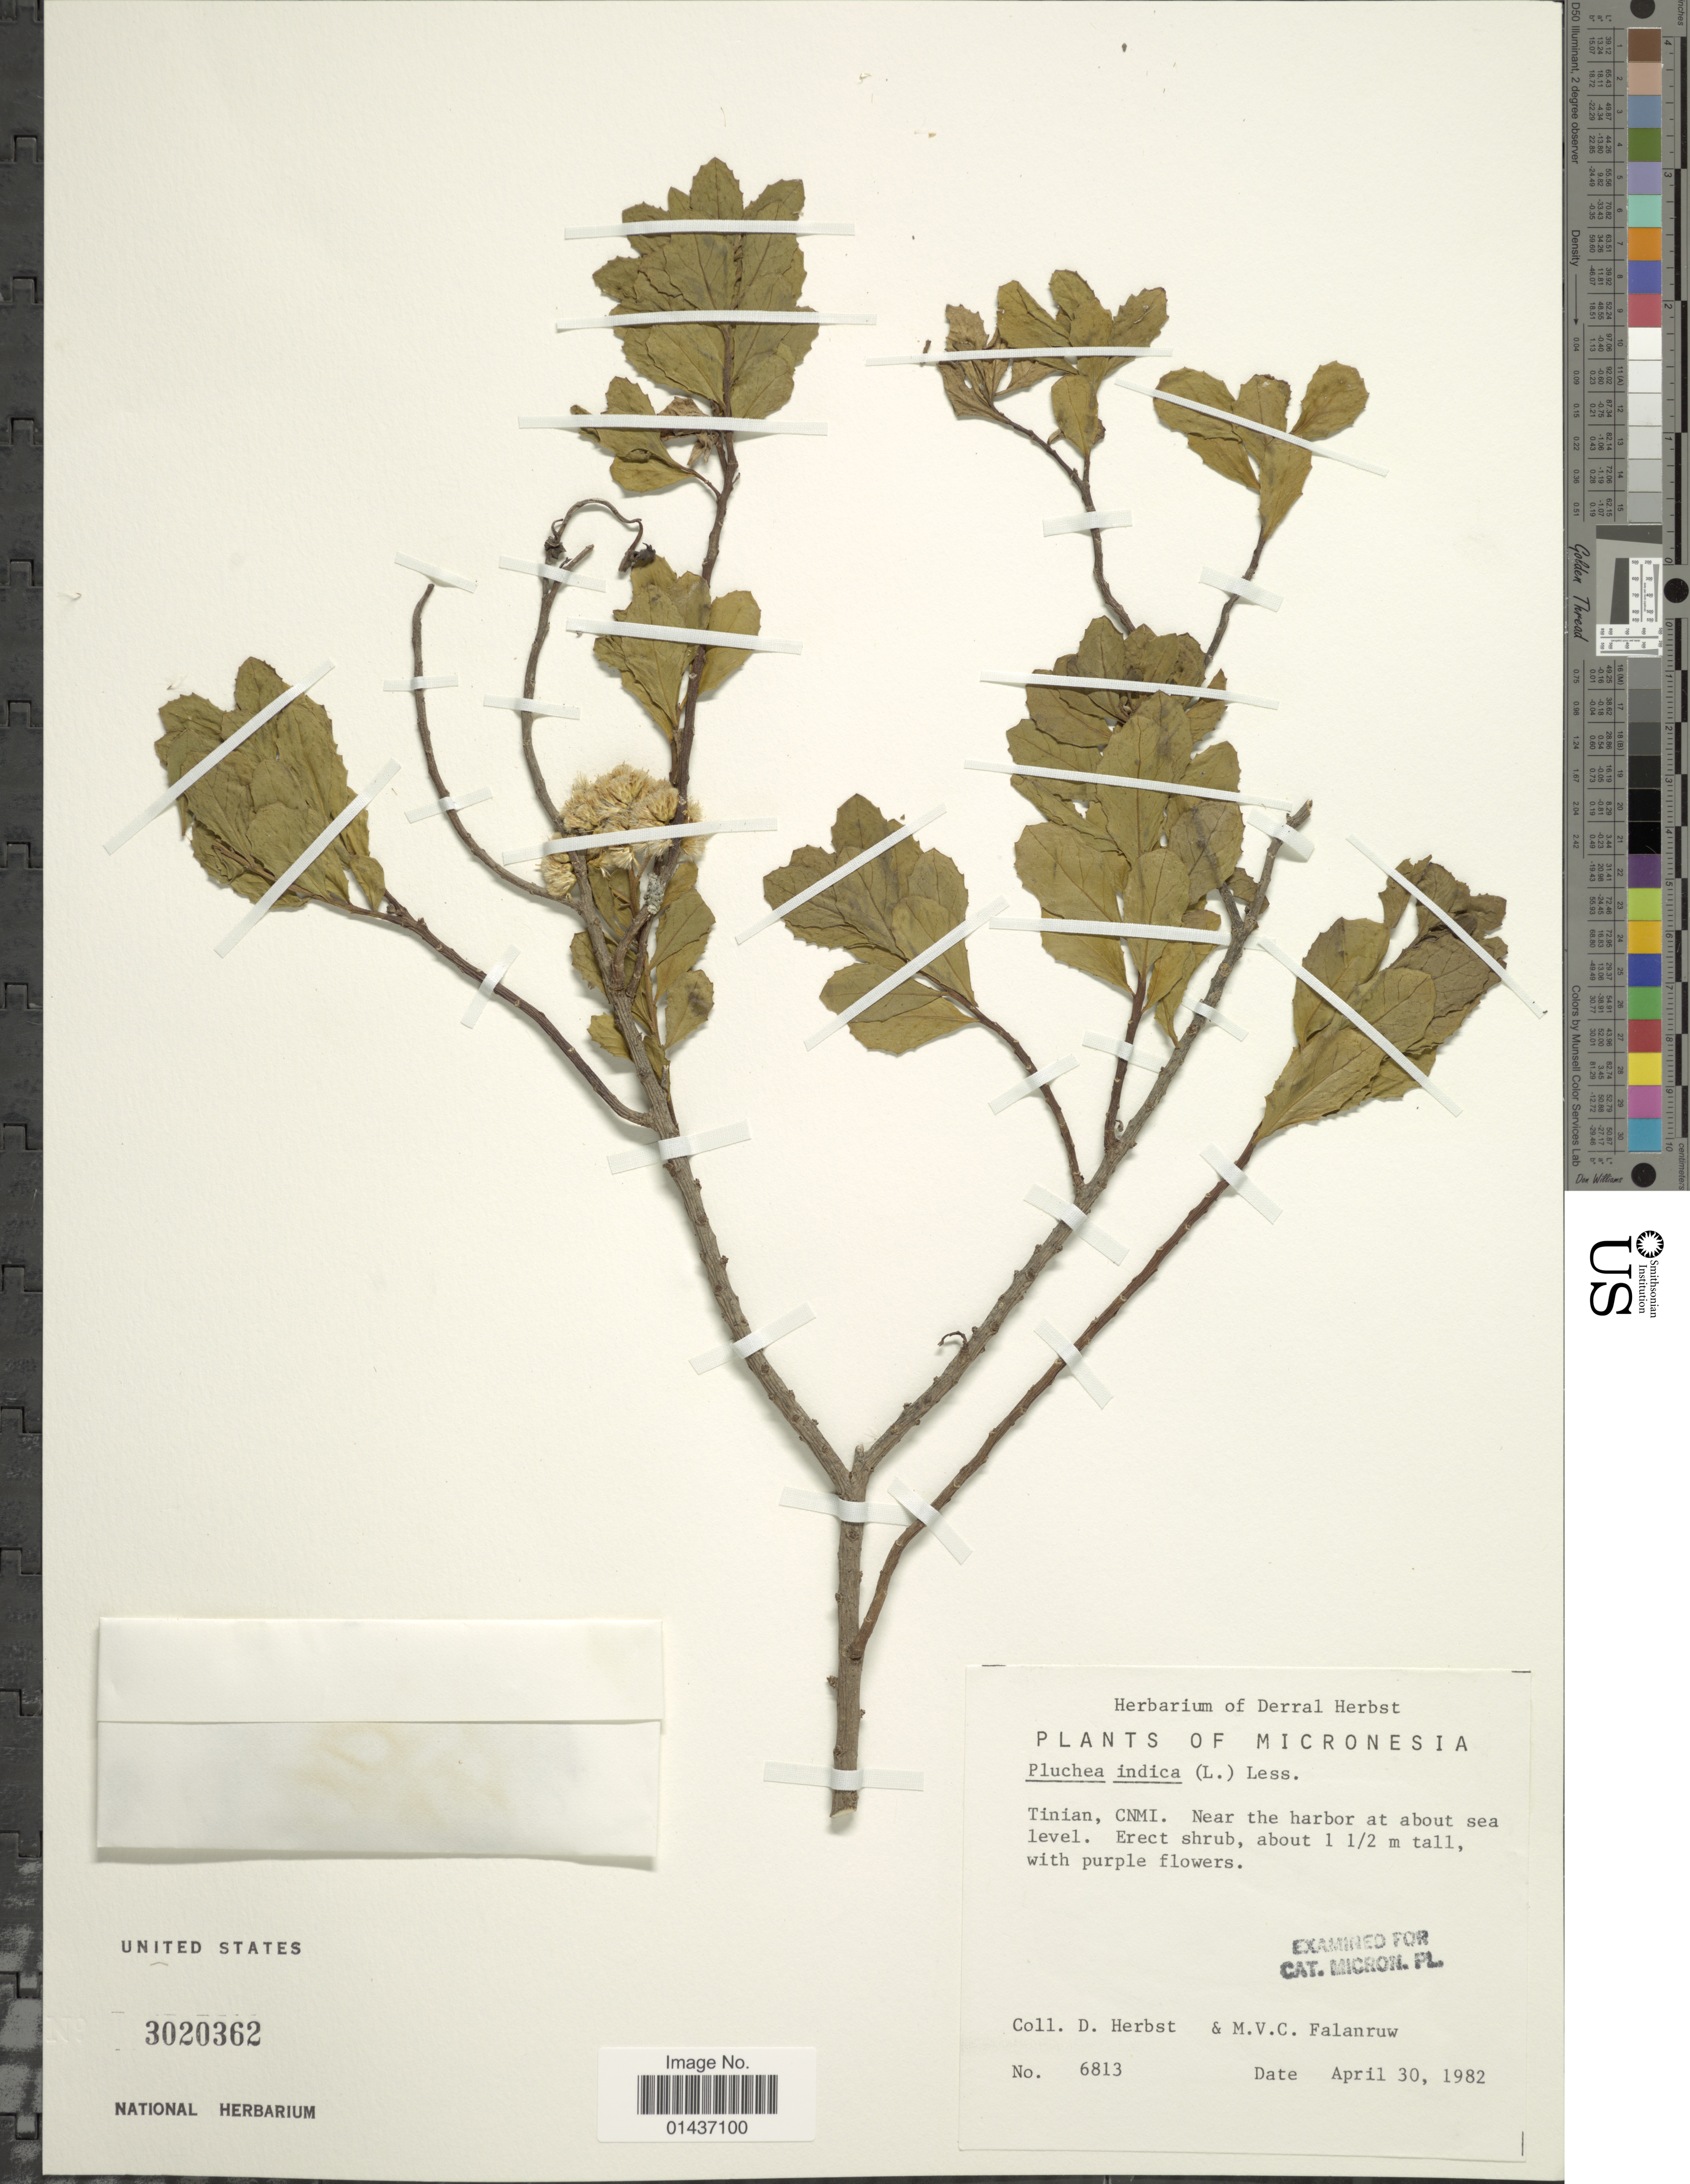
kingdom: Plantae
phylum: Tracheophyta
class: Magnoliopsida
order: Asterales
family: Asteraceae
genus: Pluchea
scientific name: Pluchea indica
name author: (L.) Less.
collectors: D. R. Herbst & M. V. Falanruw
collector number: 6813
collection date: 1982-04-30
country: Northern Mariana Islands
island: Tinian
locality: Tinian, CNMI. Near the harbor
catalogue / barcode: US 3020362